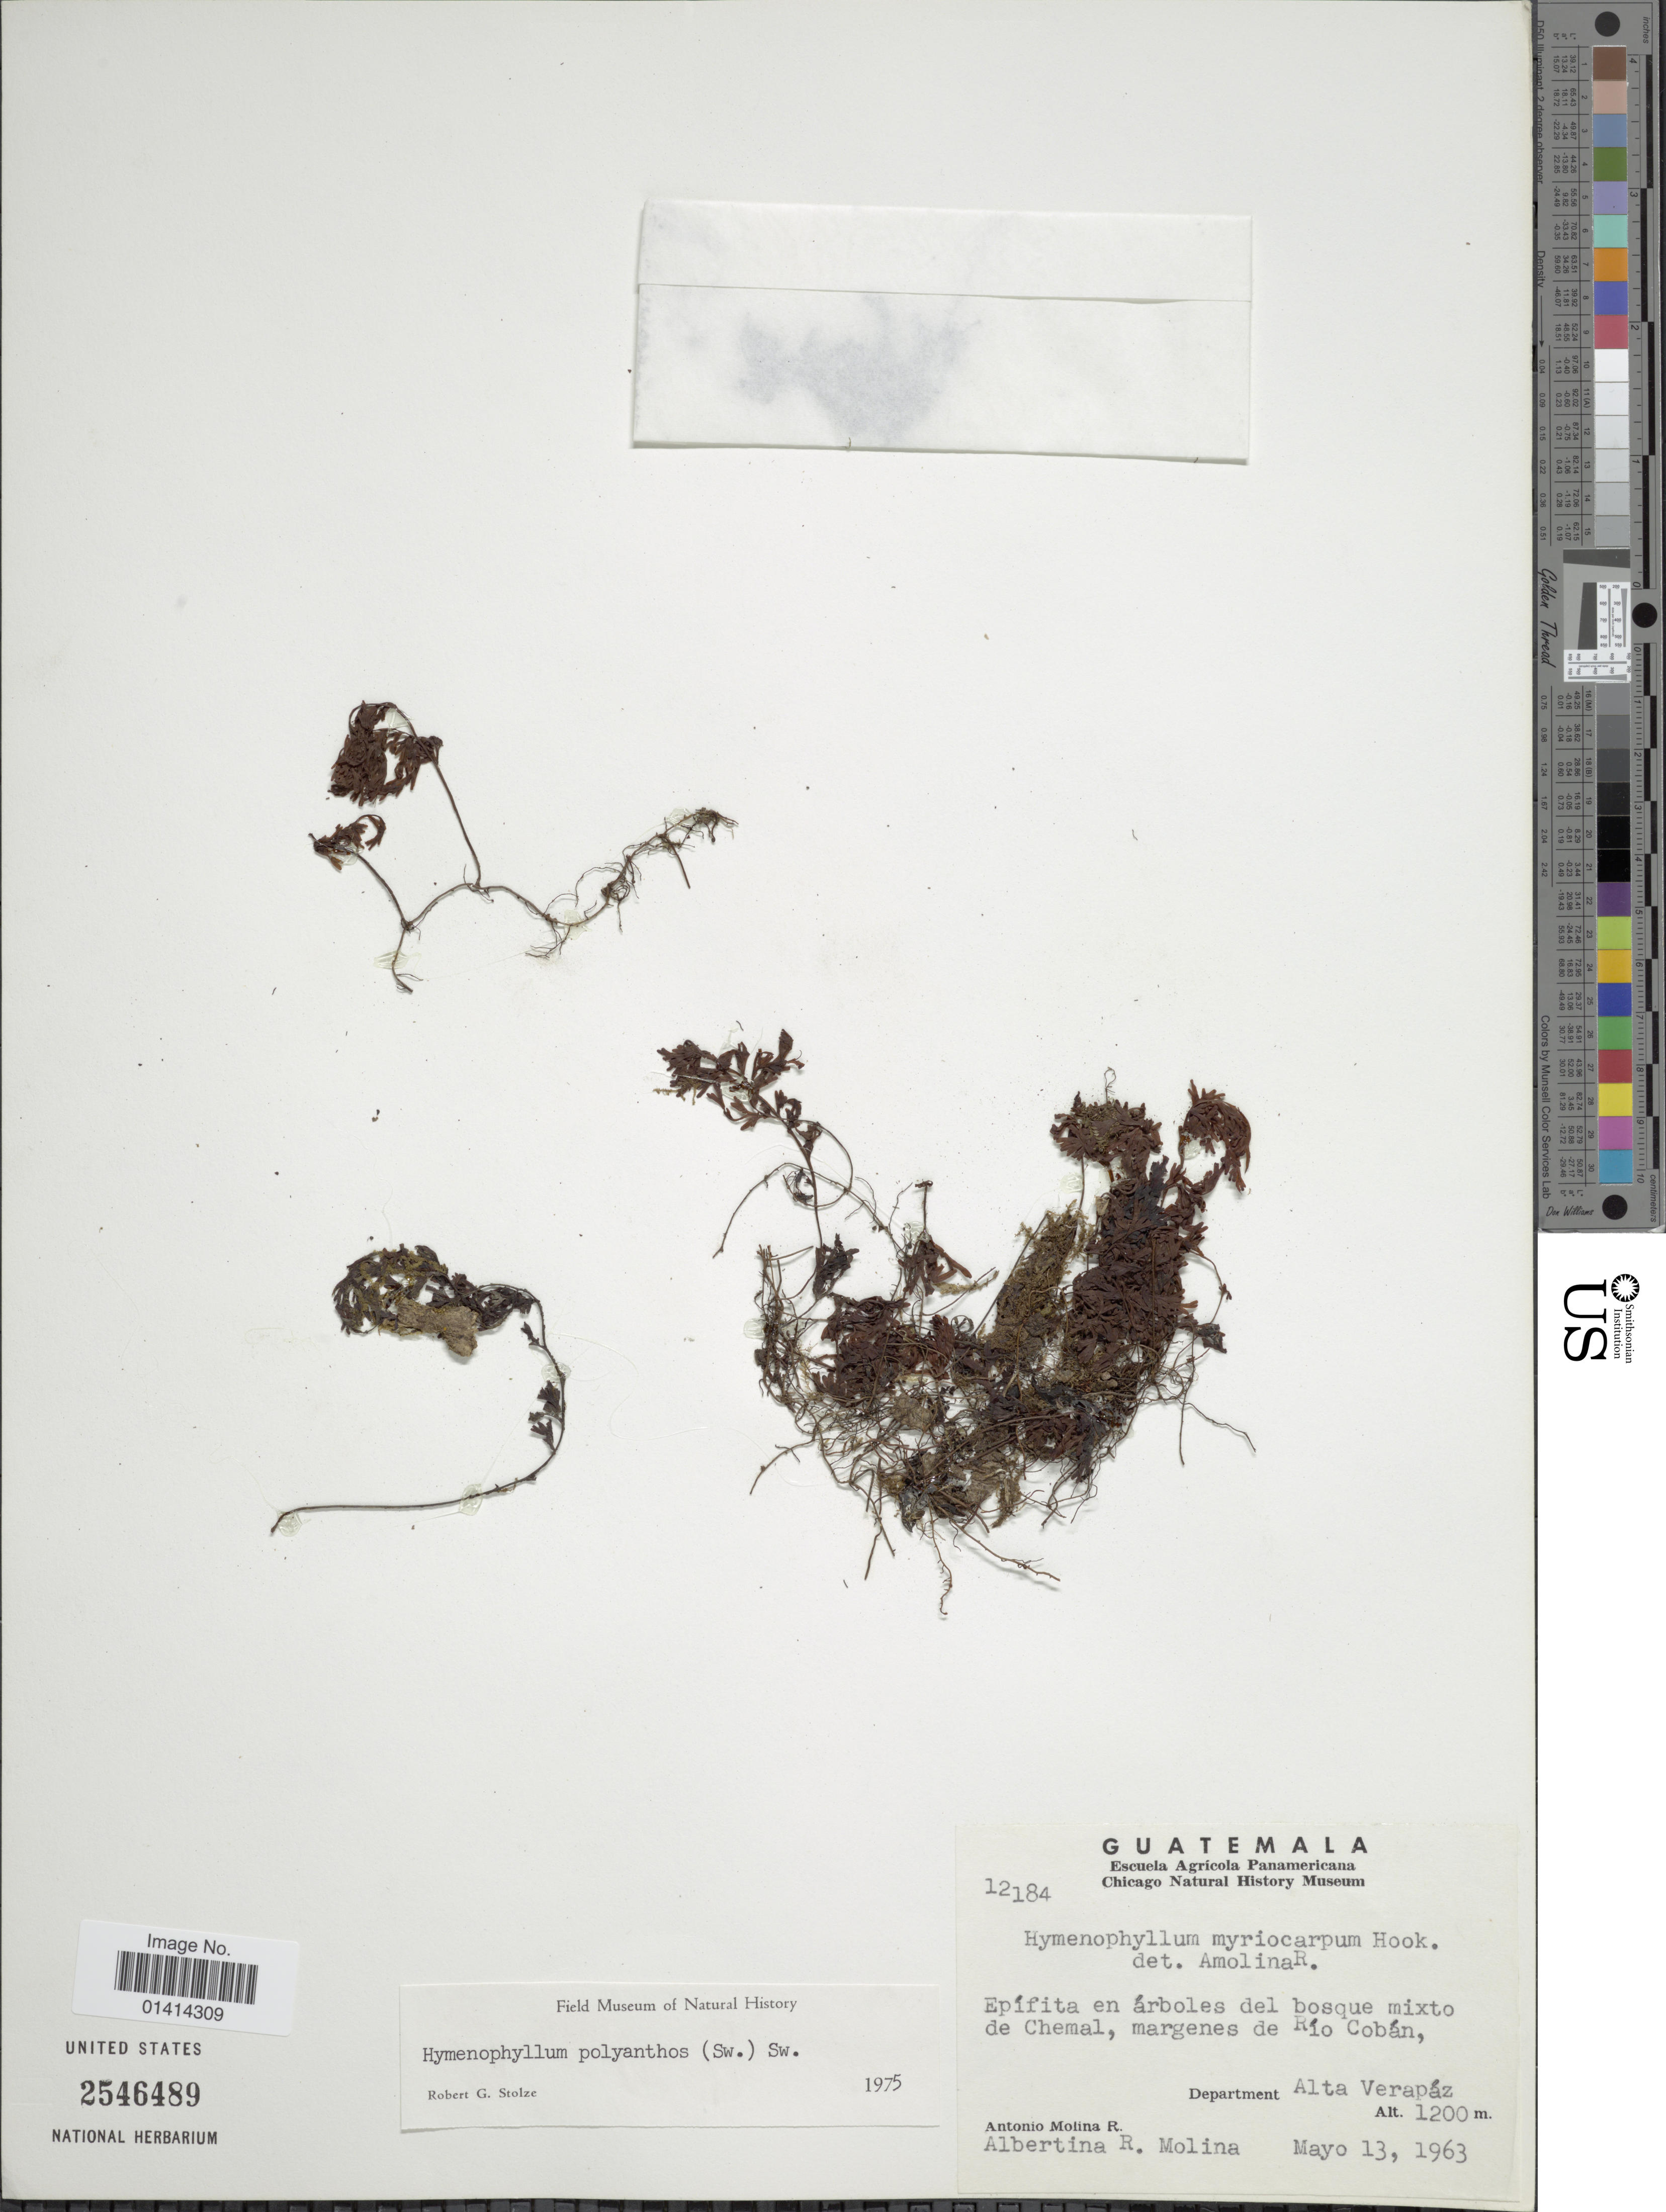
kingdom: Plantae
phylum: Tracheophyta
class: Polypodiopsida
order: Hymenophyllales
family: Hymenophyllaceae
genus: Hymenophyllum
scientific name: Hymenophyllum polyanthos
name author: (Sw.) Sw.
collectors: A. Molina R. & A. R. Molina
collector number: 12184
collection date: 1963-05-13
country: Guatemala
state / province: Alta Verapaz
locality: Bosque mixto de Chemal, margenes de Rio Coban, Department Alta Verapaz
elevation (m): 1200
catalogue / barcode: US 2546489